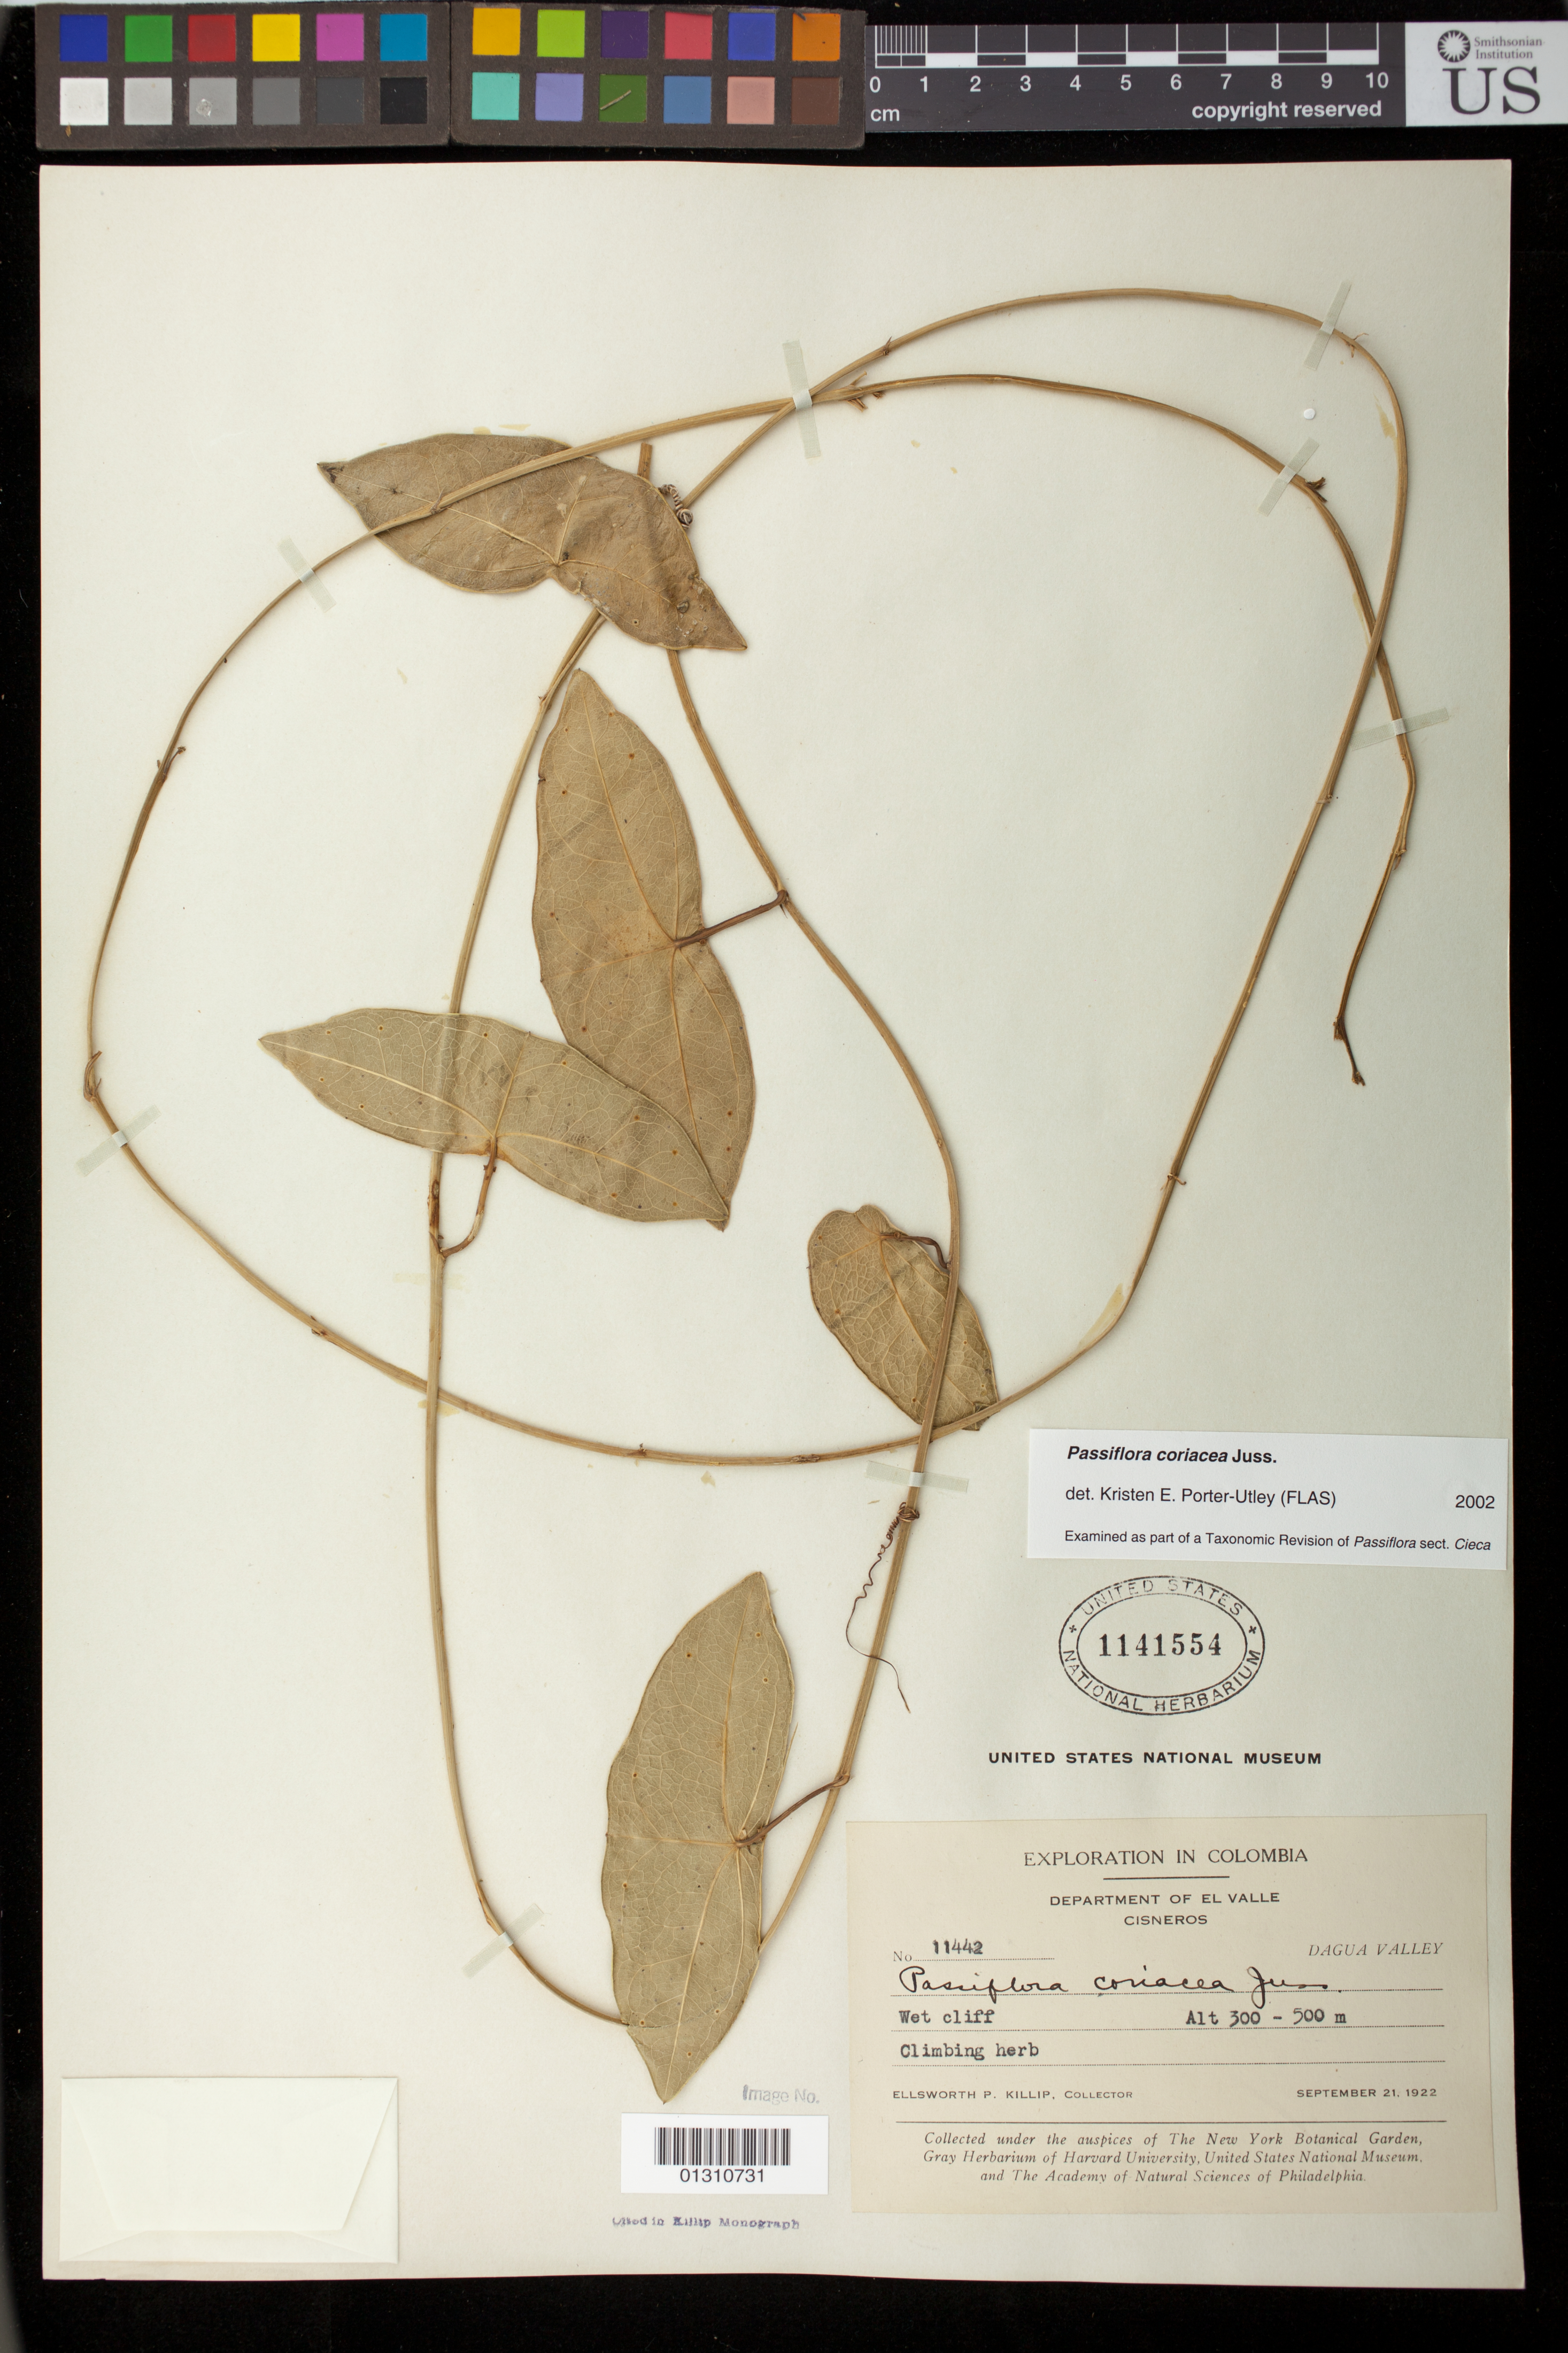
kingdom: Plantae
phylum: Tracheophyta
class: Magnoliopsida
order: Malpighiales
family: Passifloraceae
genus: Passiflora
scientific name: Passiflora coriacea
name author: A. Juss.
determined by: Porter-Utley, Kristen E.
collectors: E. P. Killip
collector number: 11442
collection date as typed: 21 Sep 1922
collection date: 1922-09-21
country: Colombia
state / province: Valle del Cauca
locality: Cisneros, Dagua Valley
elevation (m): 300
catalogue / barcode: US 1141554